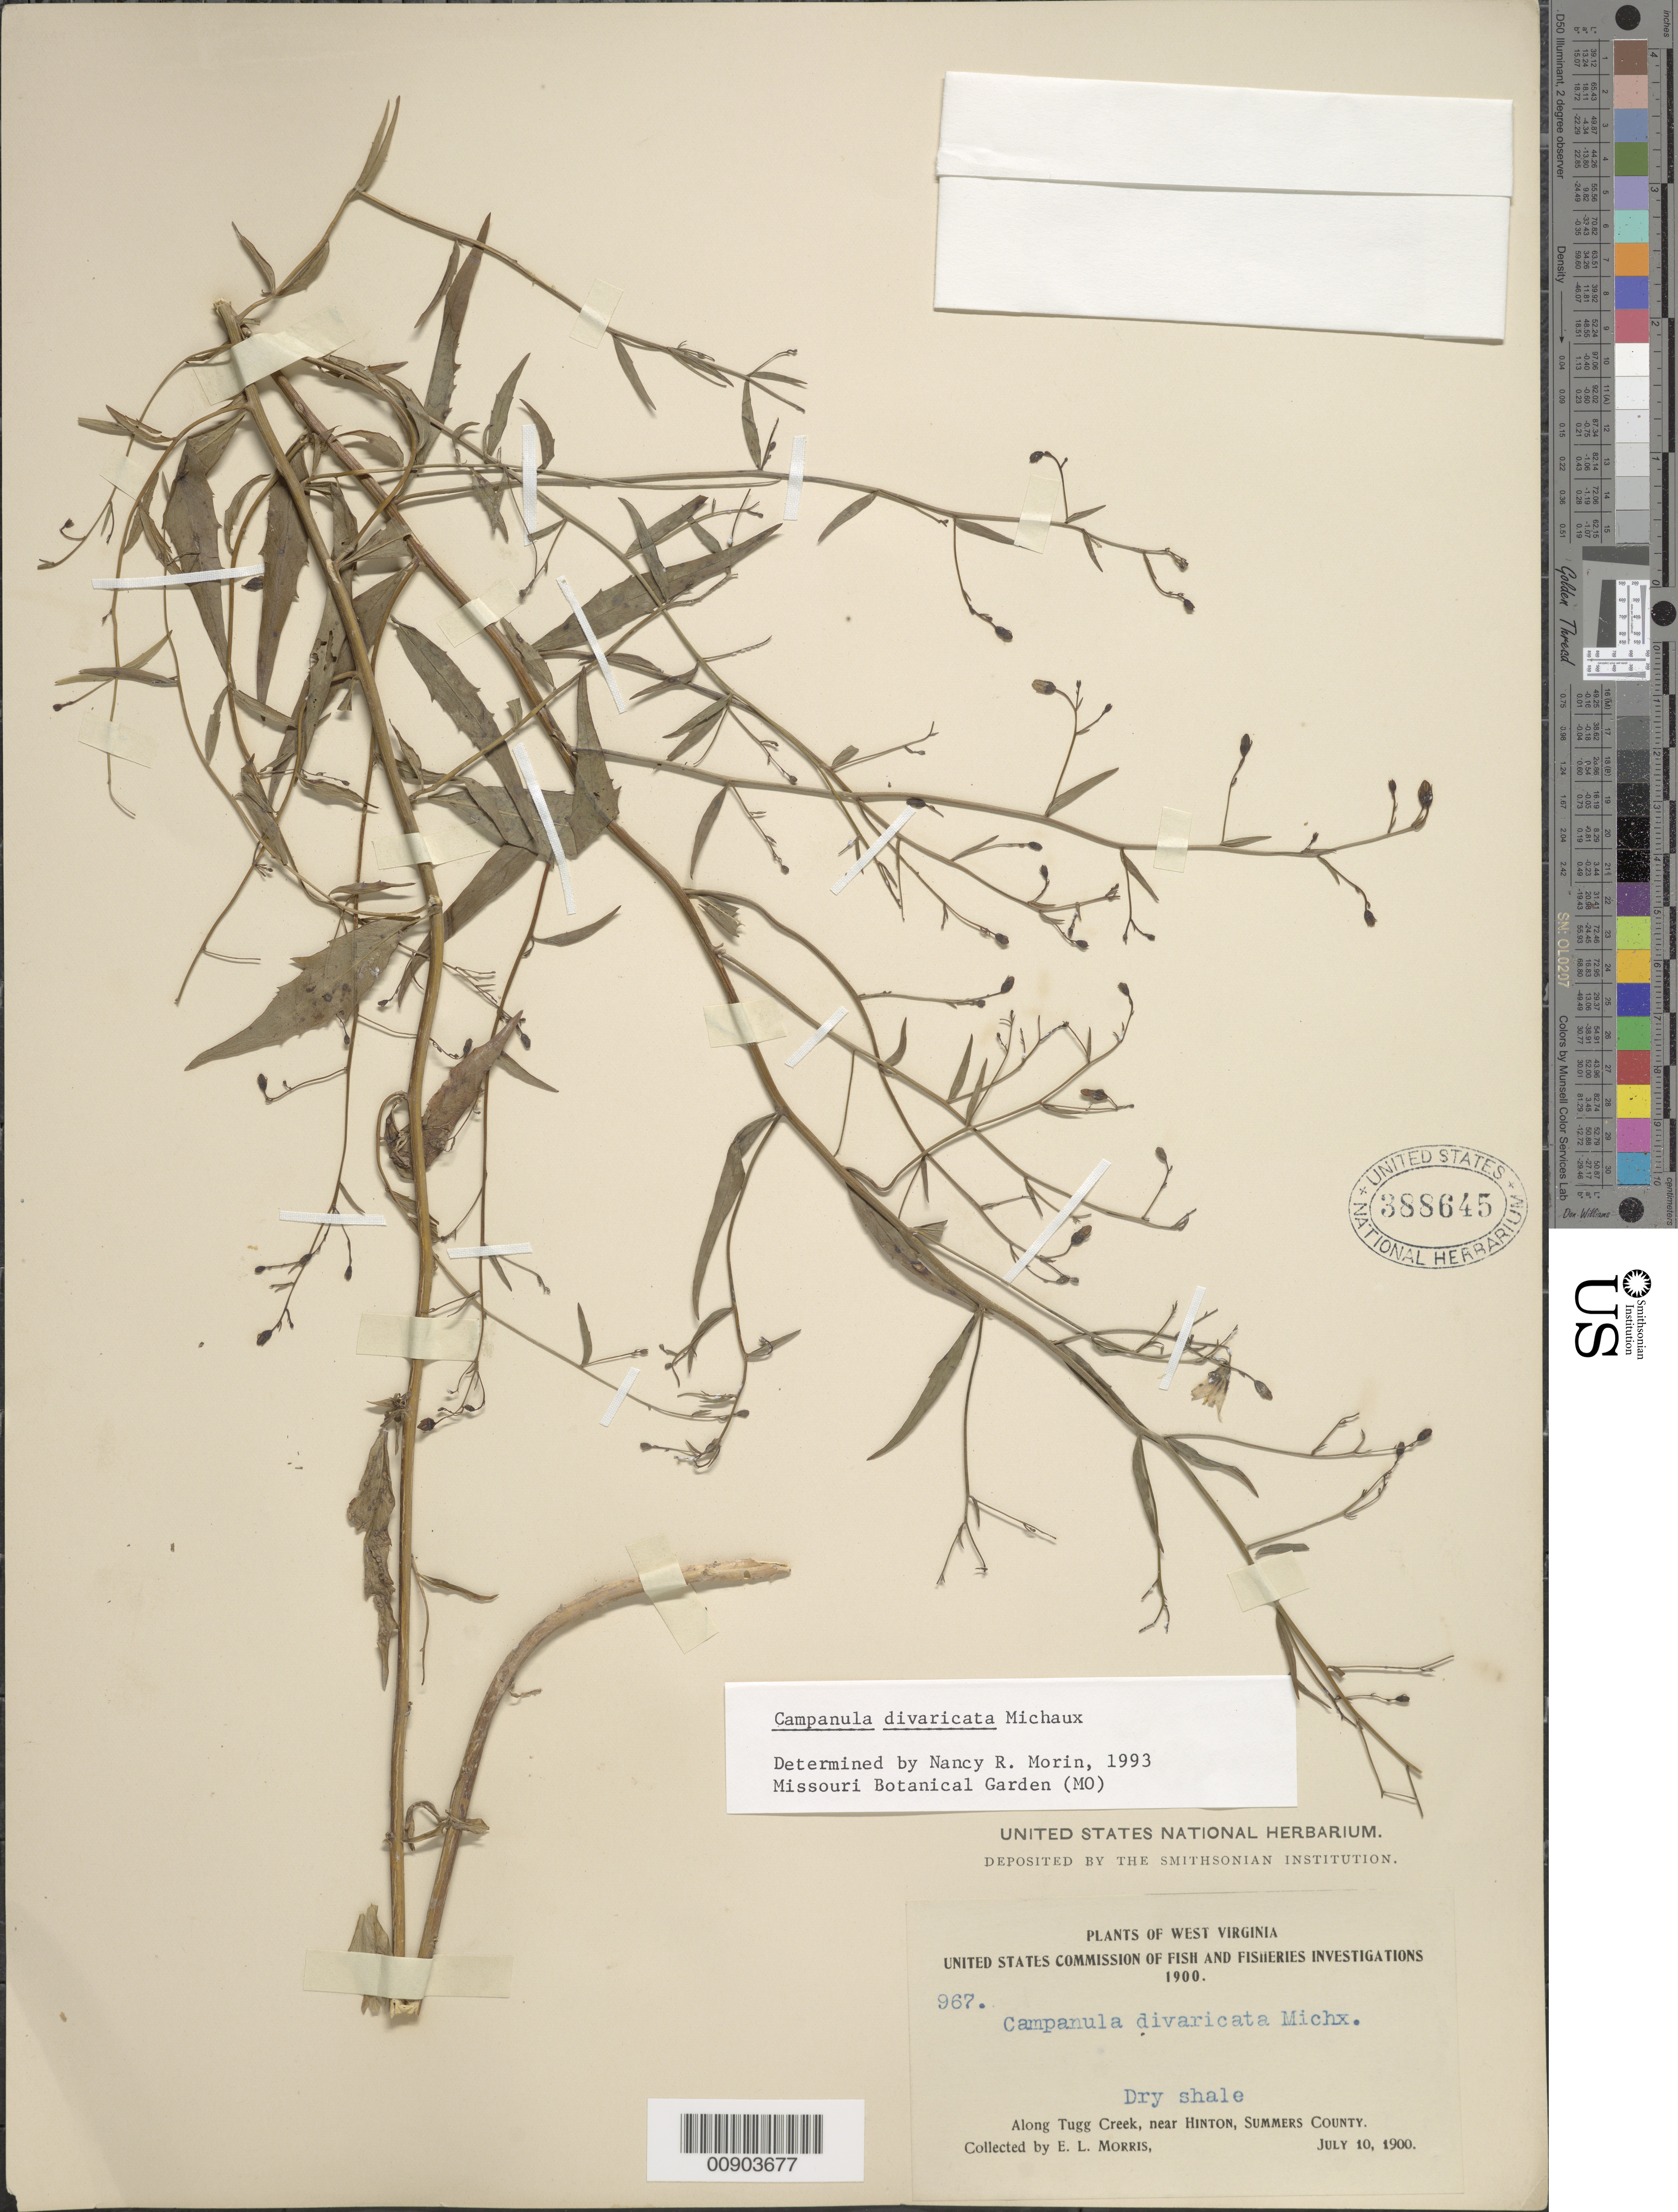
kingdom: Plantae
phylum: Tracheophyta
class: Magnoliopsida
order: Asterales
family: Campanulaceae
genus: Campanula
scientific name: Campanula divaricata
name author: Michx.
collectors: E. L. Morris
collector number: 967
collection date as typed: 10 Jul 1900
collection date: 1900-07-10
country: United States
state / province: West Virginia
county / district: Summers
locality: Along Tugg Creek, near Hinton.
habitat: Dry shale.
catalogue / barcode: US 388645